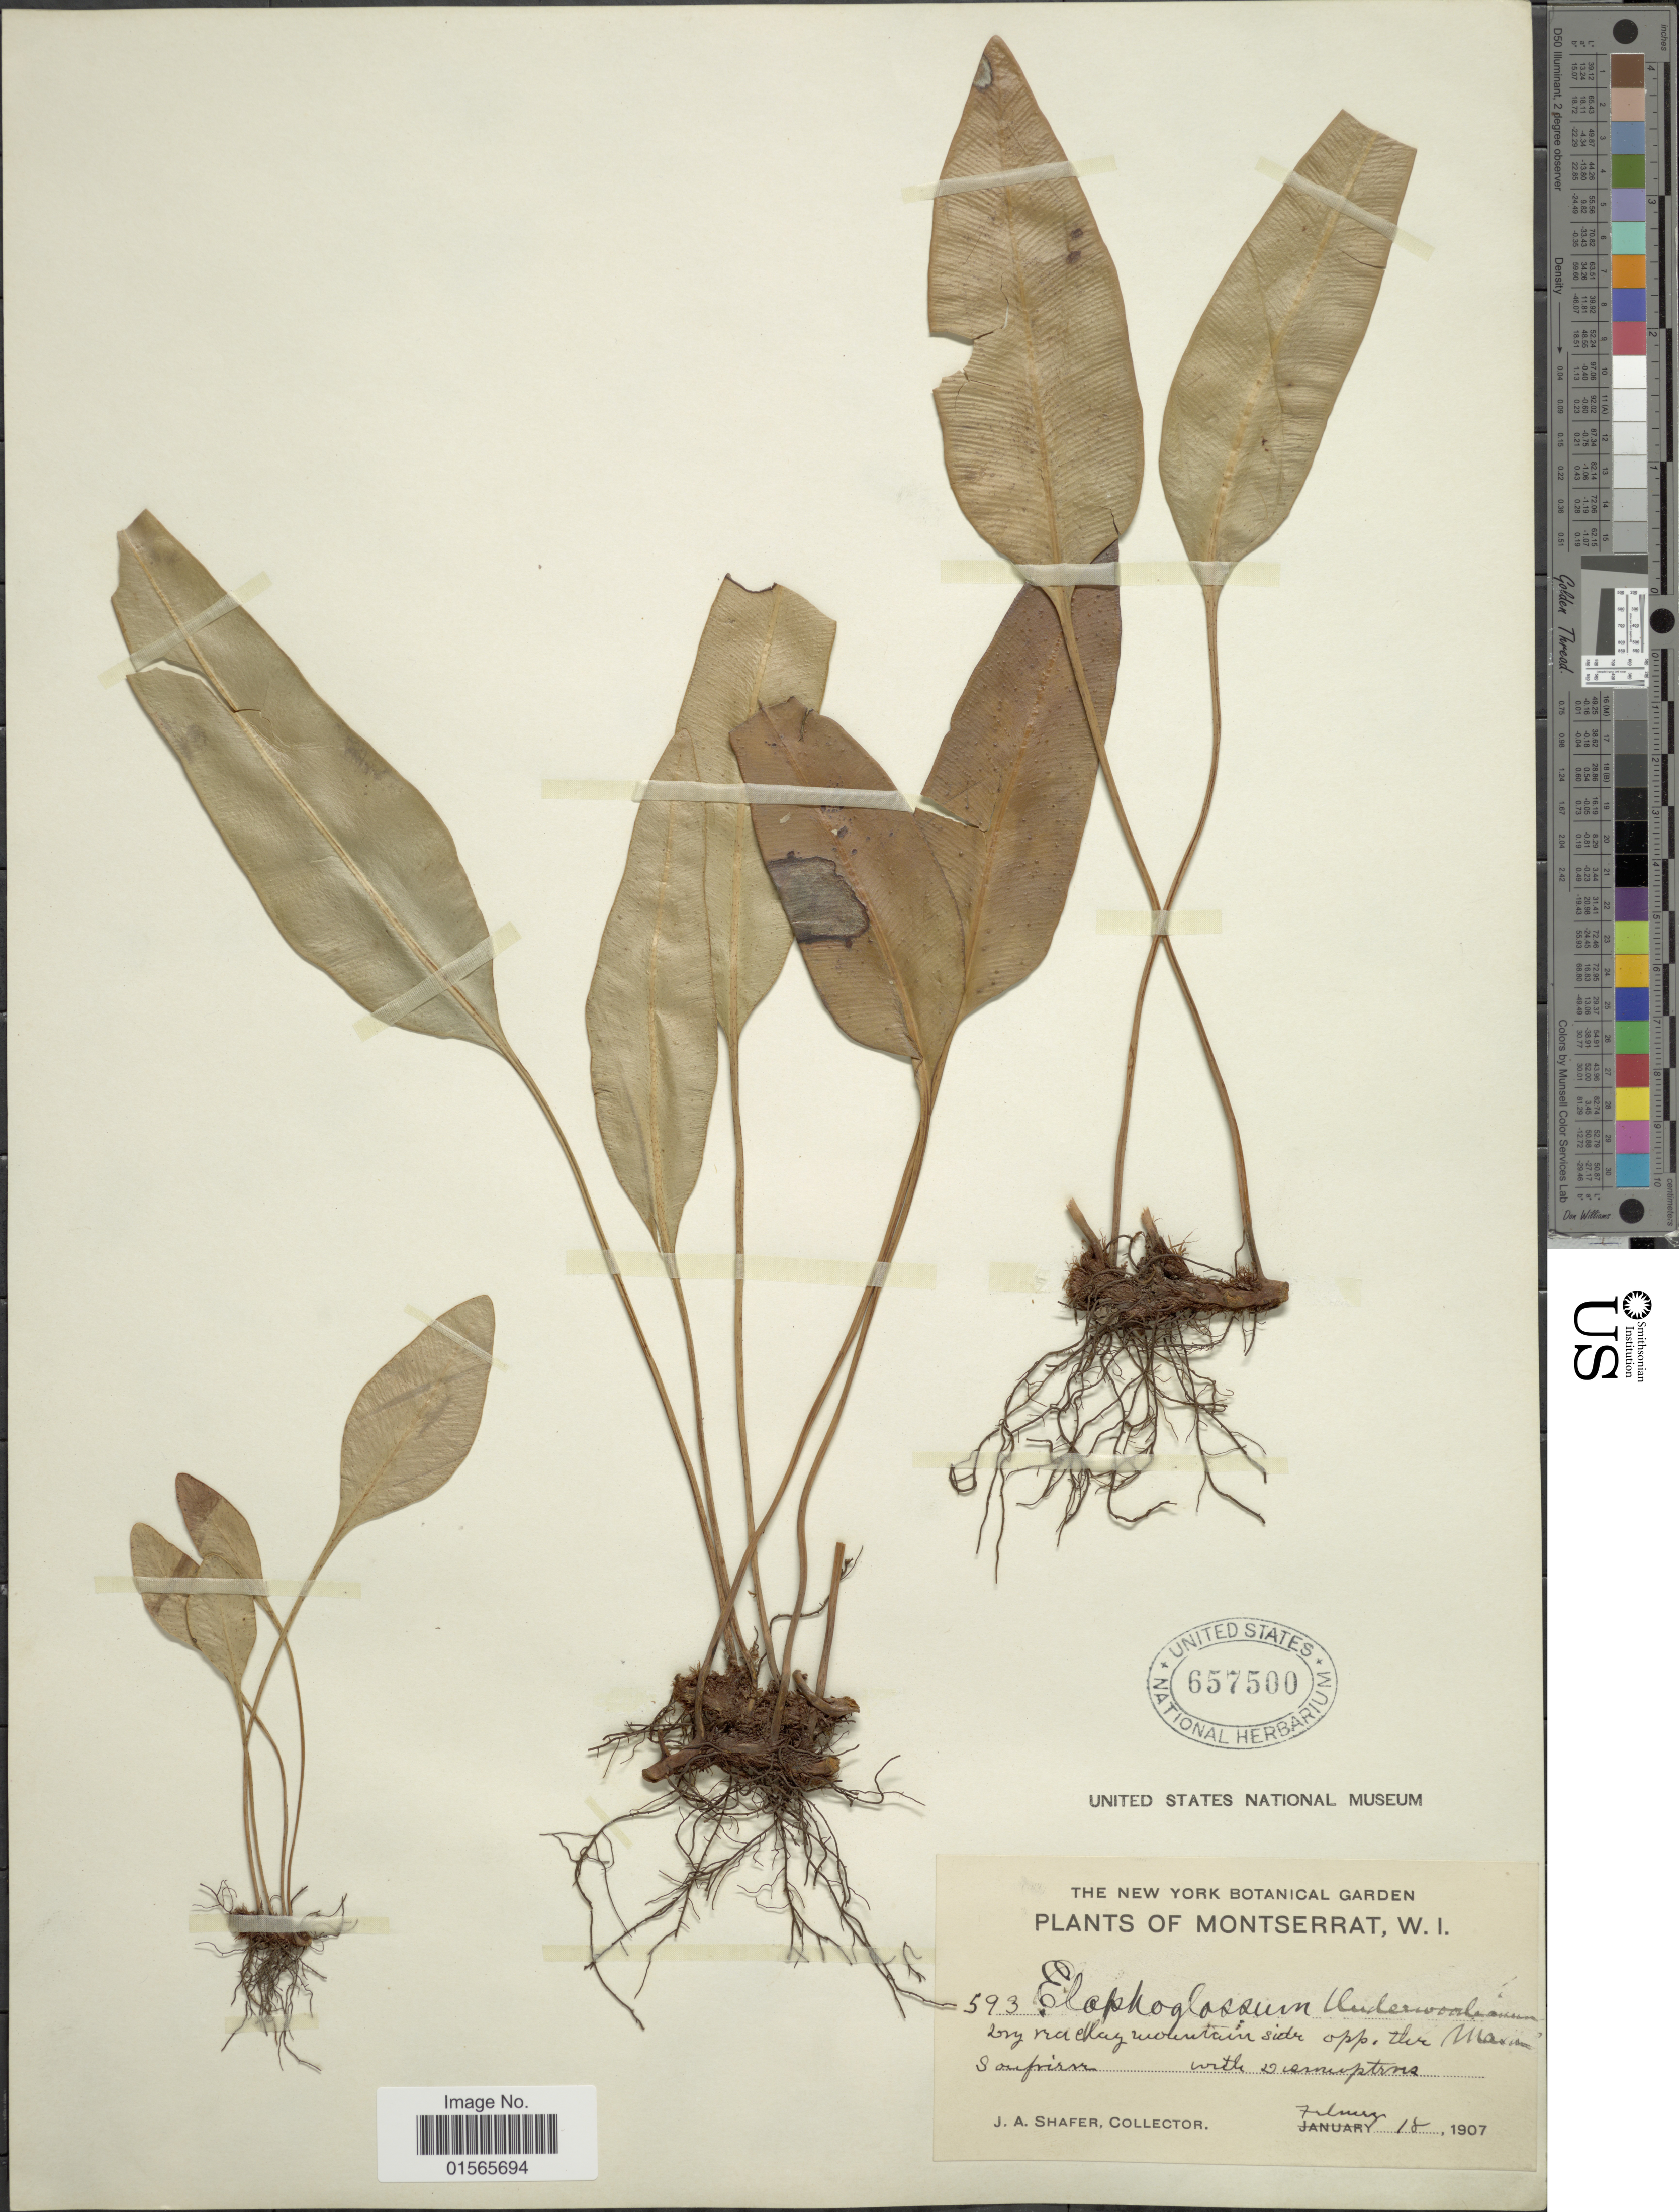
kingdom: Plantae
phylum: Tracheophyta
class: Polypodiopsida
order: Polypodiales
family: Dryopteridaceae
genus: Elaphoglossum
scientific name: Elaphoglossum martinicense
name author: (Desv.) T. Moore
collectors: J. A. Shafer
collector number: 593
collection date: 1907-02-18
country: Montserrat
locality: [illegible text] mountain side opp. [illegible text]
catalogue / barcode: US 657500